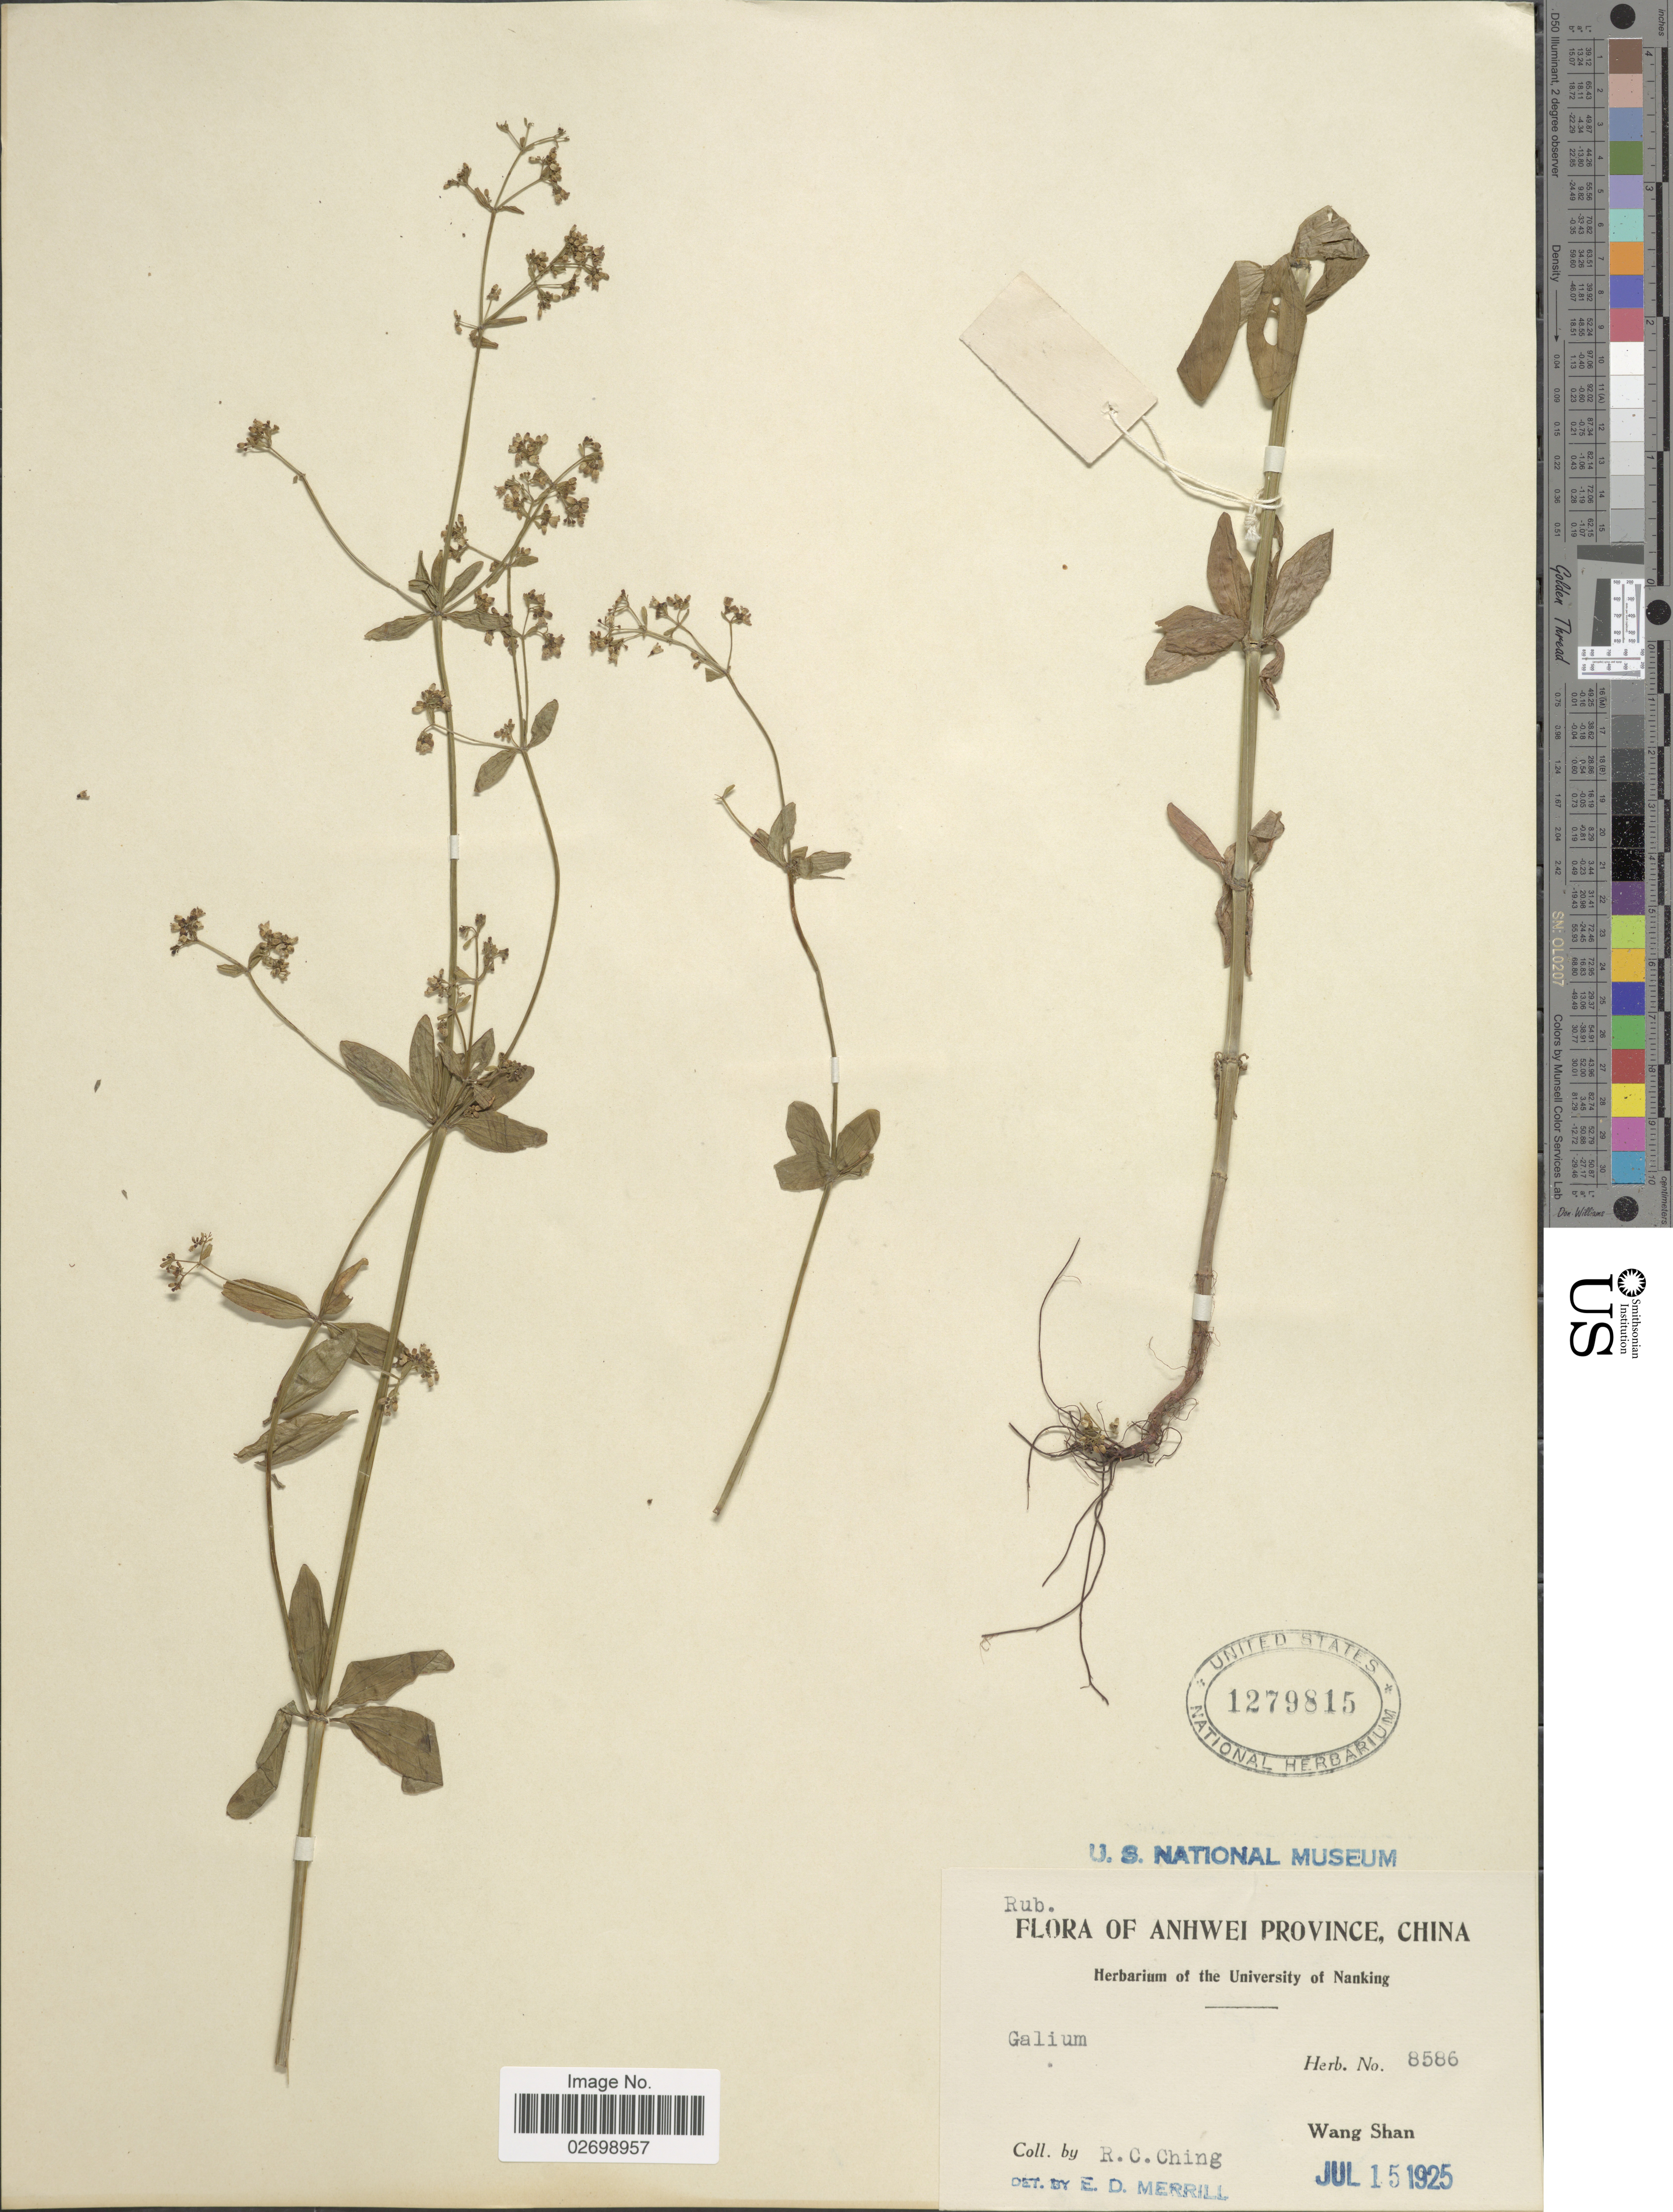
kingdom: Plantae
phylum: Tracheophyta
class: Magnoliopsida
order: Gentianales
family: Rubiaceae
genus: Galium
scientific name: Galium sp.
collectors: R. C. Ching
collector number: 8586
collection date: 1925-07-15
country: China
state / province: Anhui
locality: Anhwei Province. Wang Shan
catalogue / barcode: US 1279815